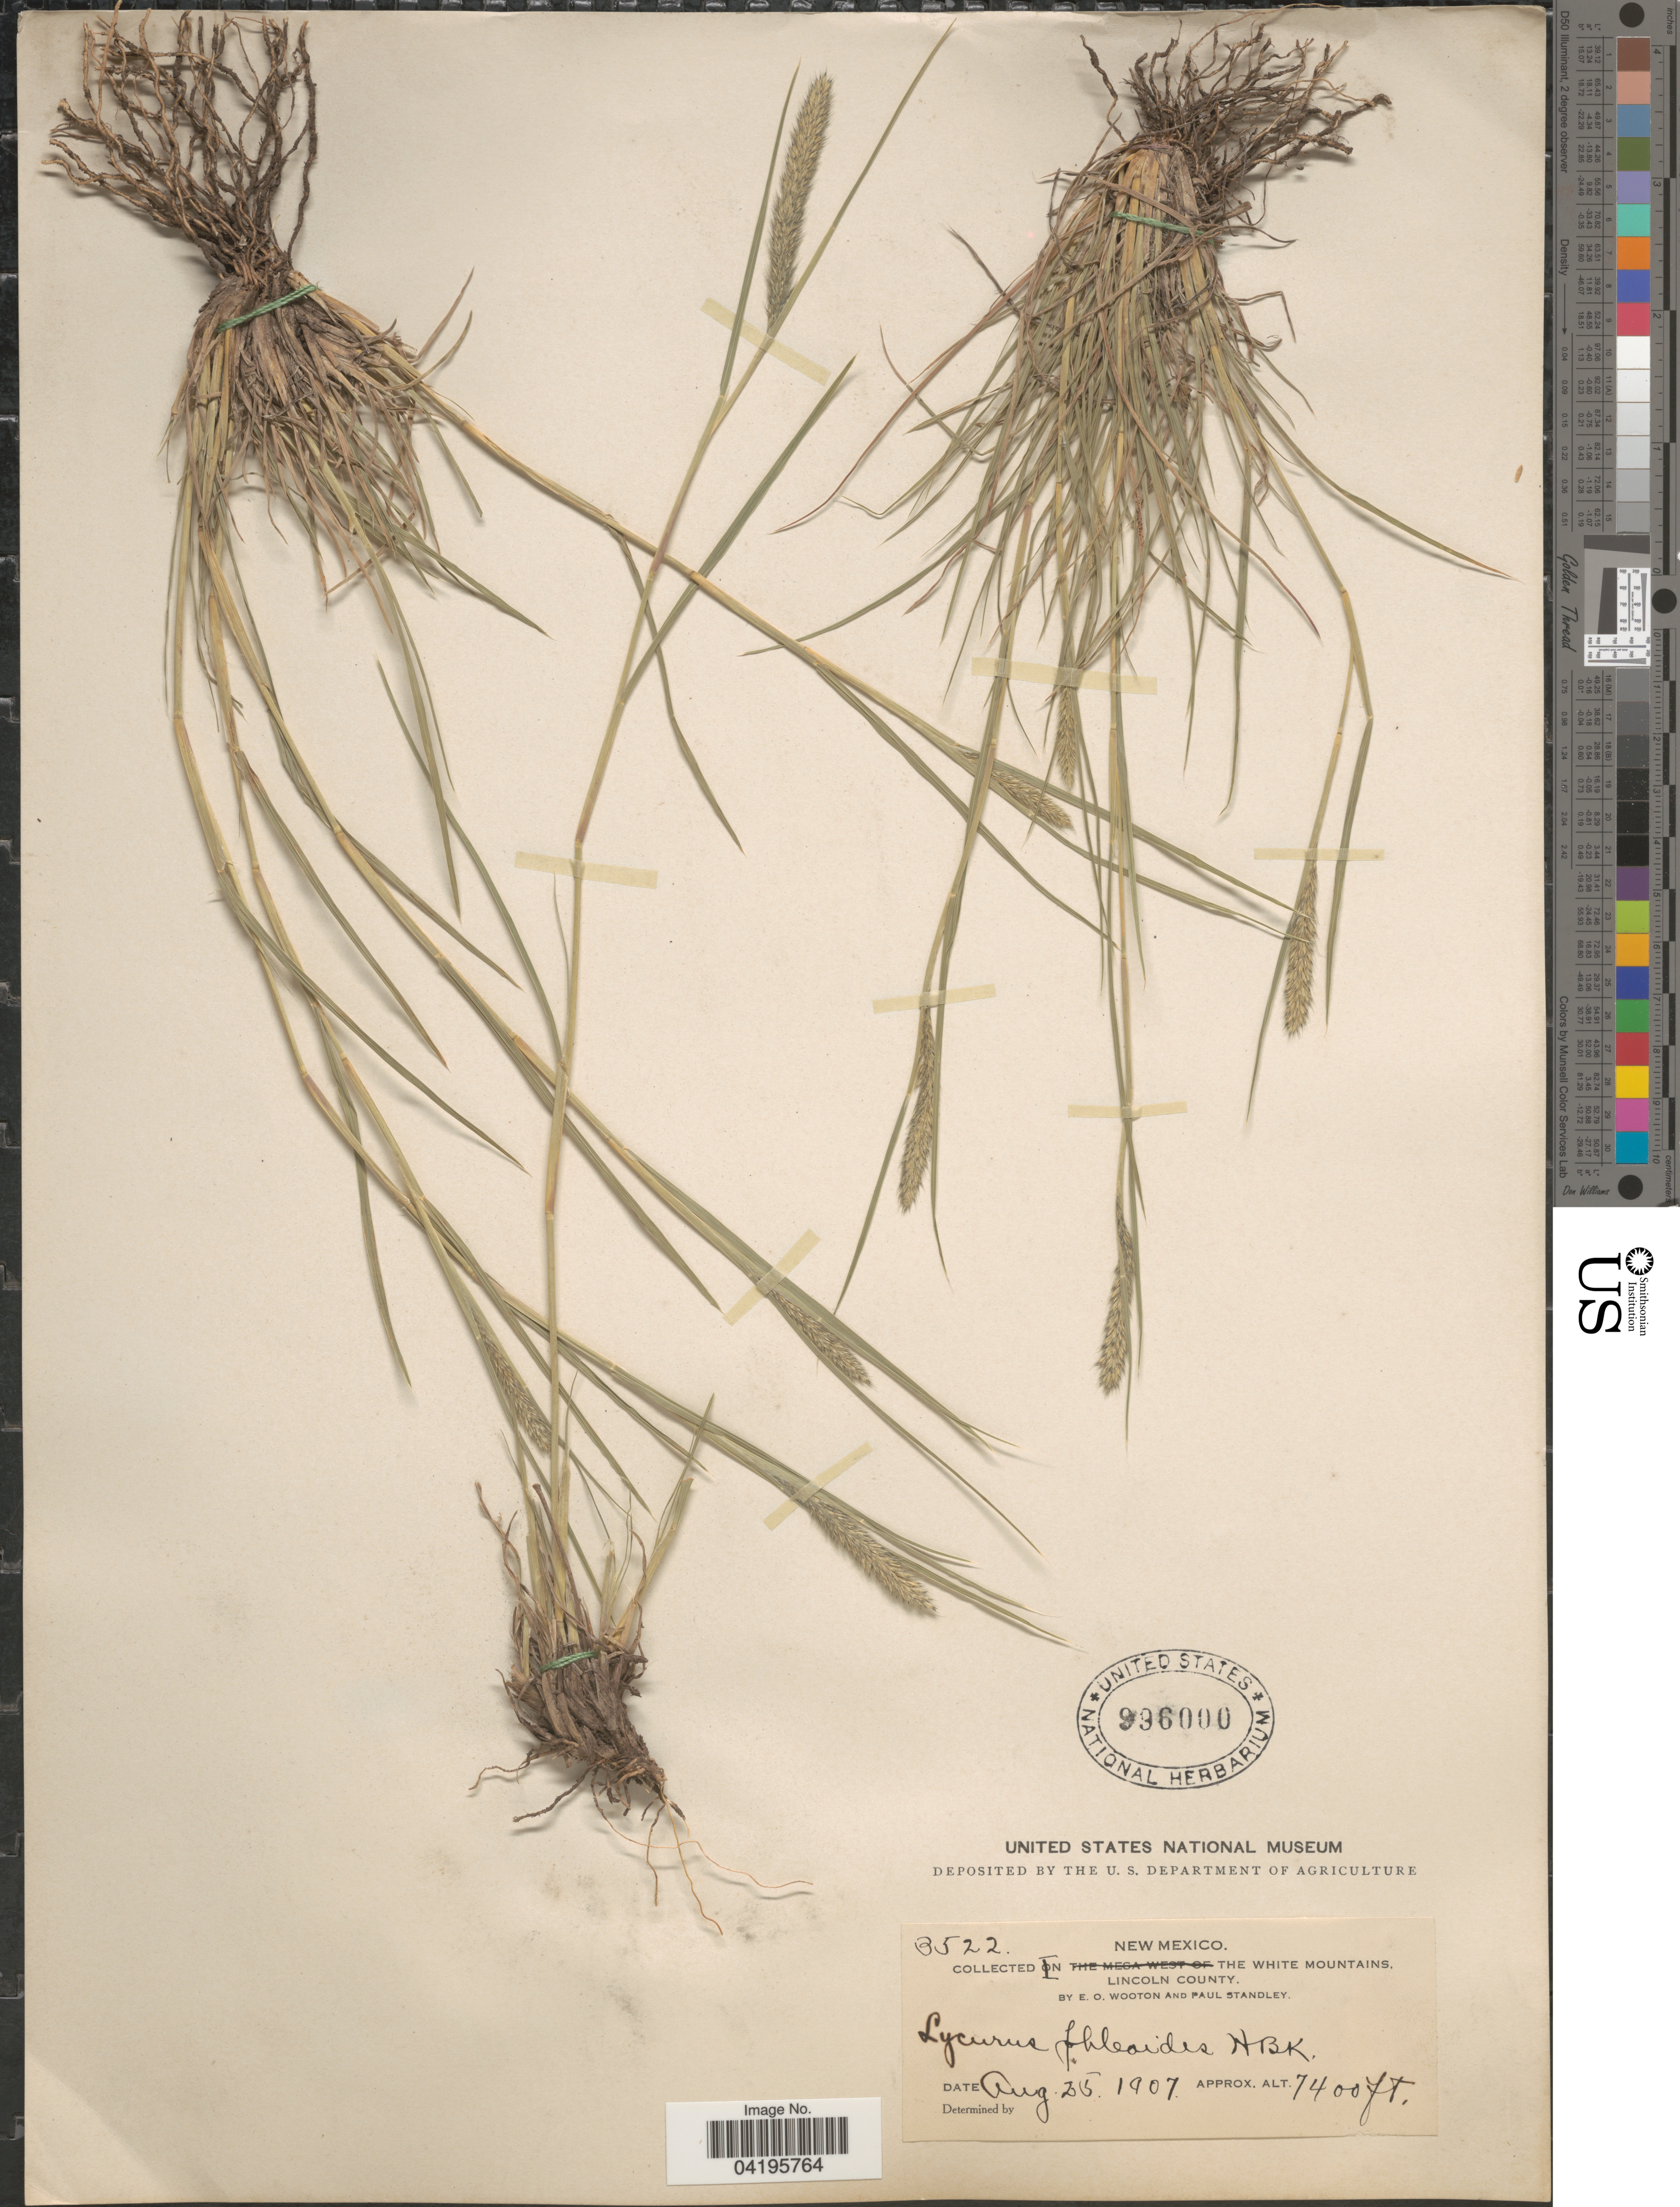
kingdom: Plantae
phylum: Tracheophyta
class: Liliopsida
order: Poales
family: Poaceae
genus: Muhlenbergia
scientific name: Muhlenbergia phleoides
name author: (Kunth) Columbus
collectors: E. O. Wooton & P. C. Standley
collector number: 3522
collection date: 1907-08-25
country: United States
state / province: New Mexico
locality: In the White Mountains, Lincoln County.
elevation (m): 2256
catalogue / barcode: US 996000